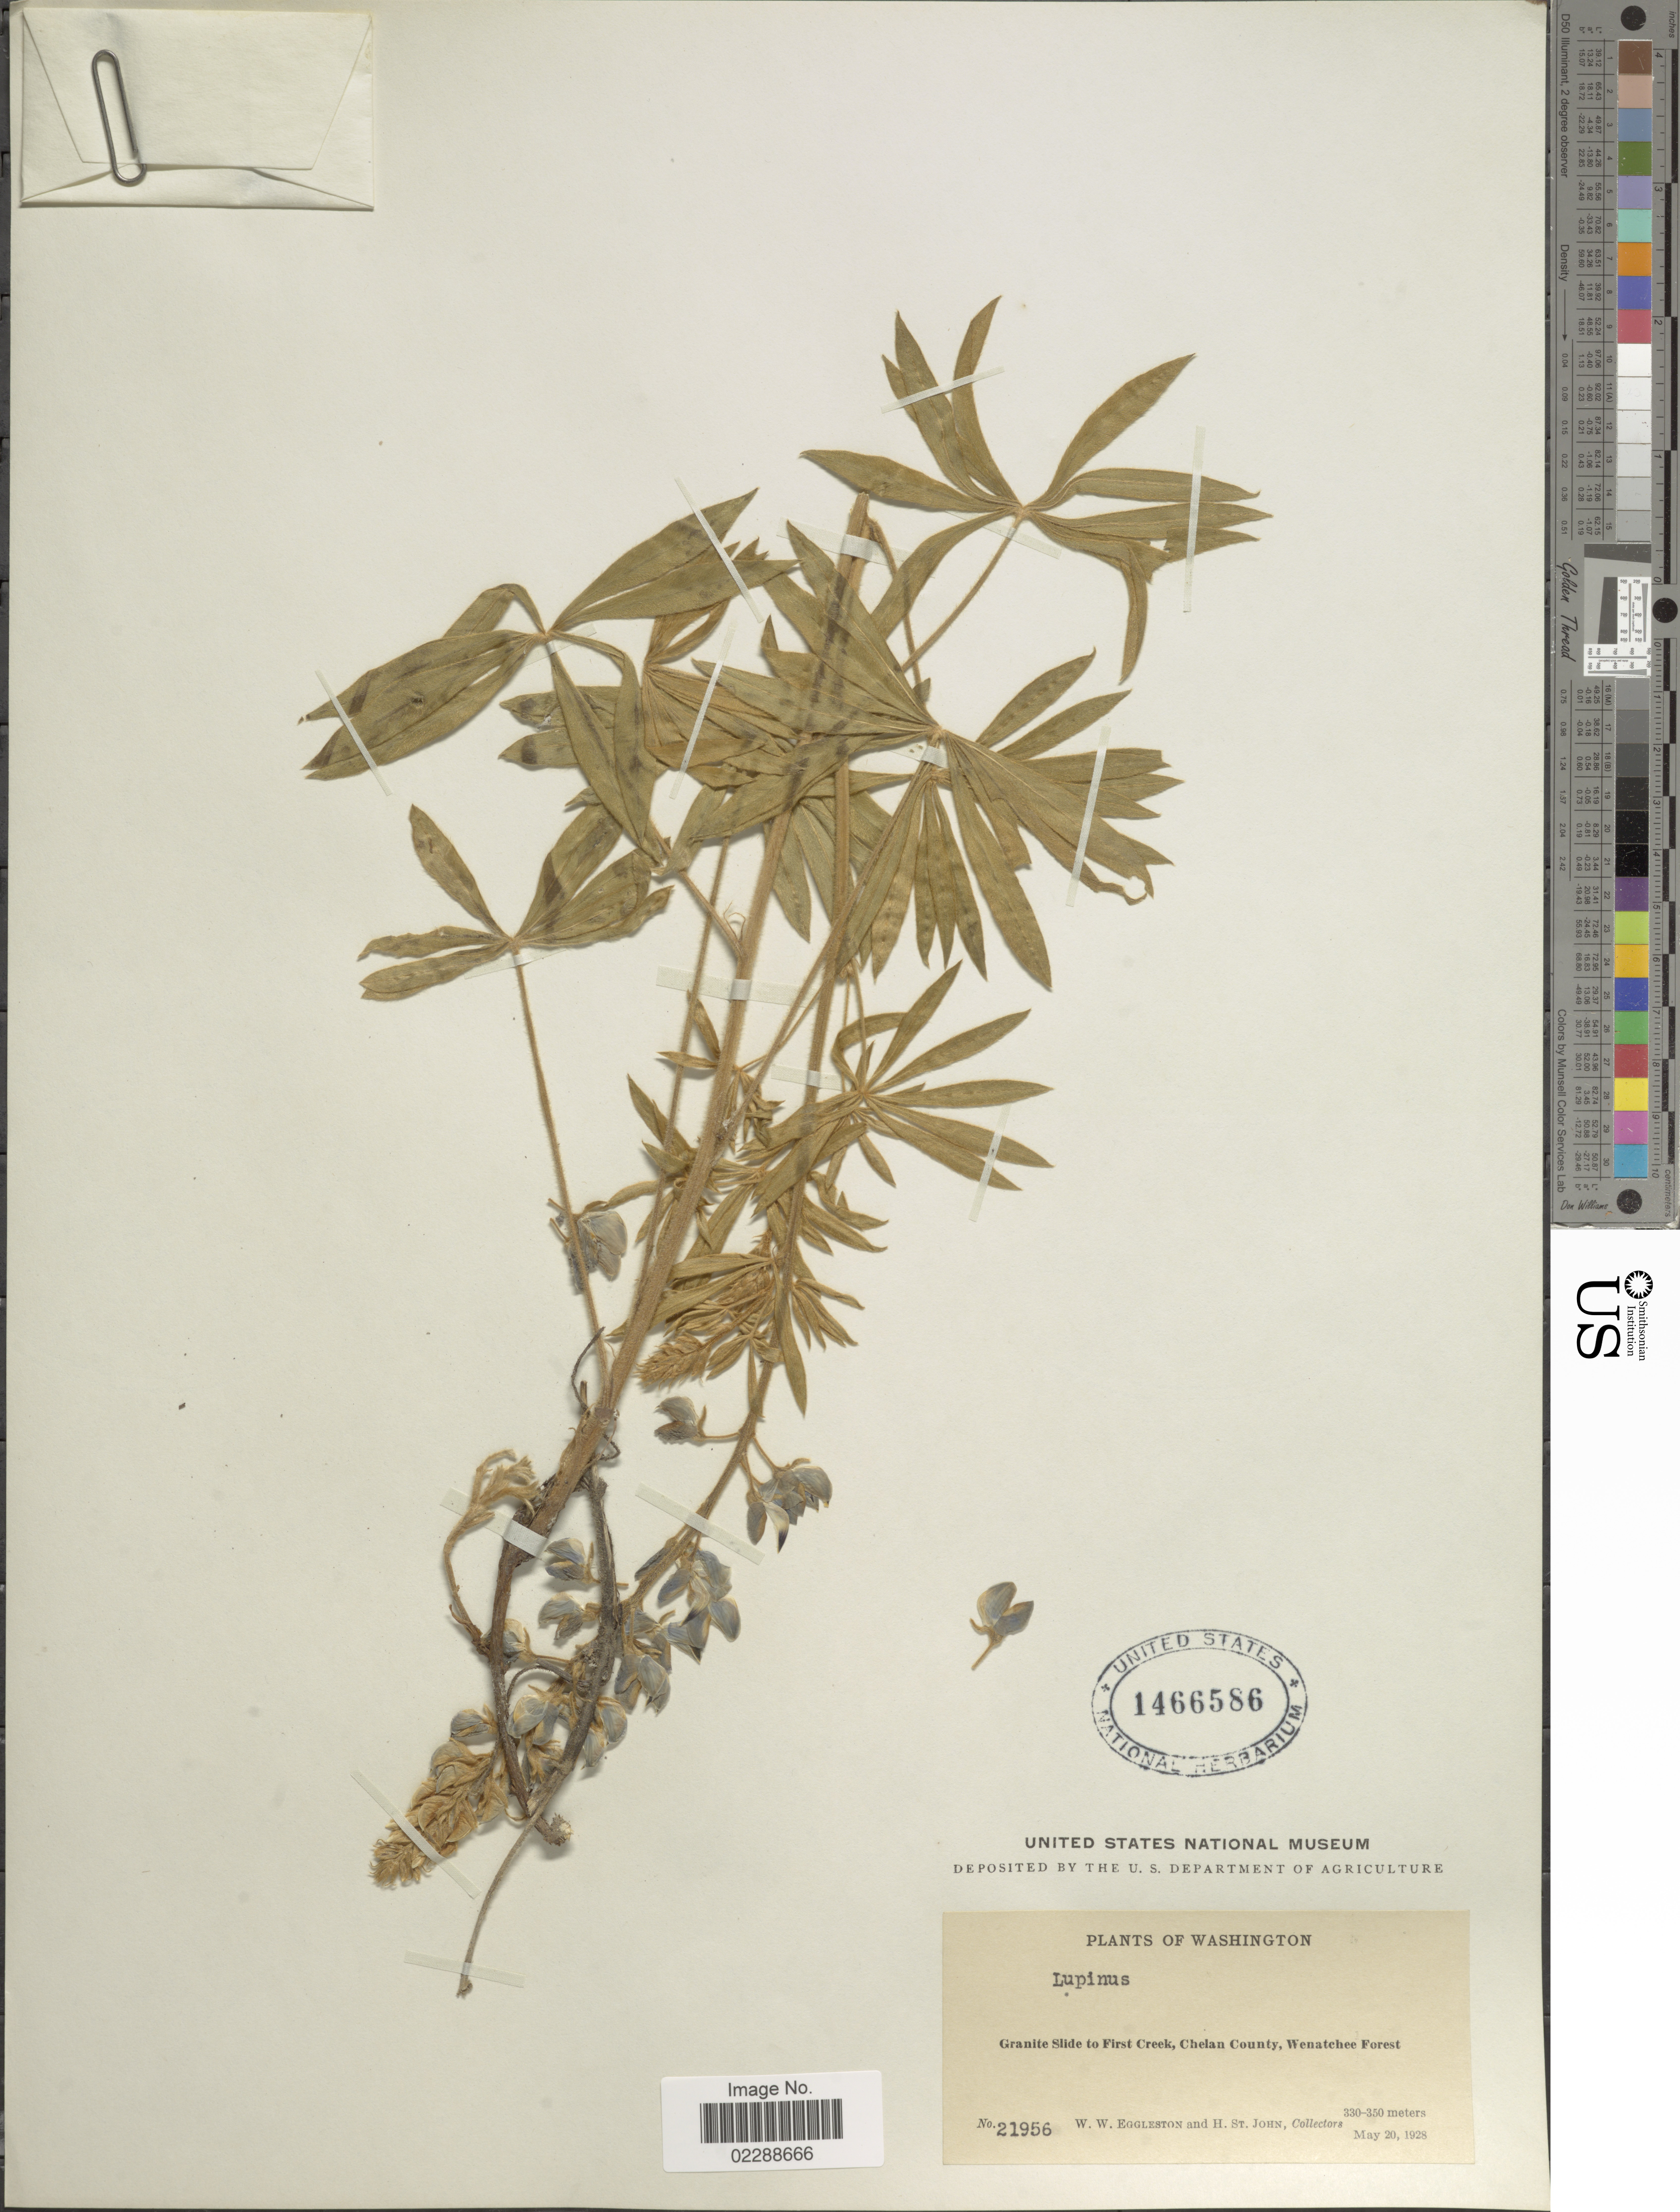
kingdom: Plantae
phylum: Tracheophyta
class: Magnoliopsida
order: Fabales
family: Fabaceae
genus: Lupinus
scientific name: Lupinus sp.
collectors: W. W. Eggleston & H. St. John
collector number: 21956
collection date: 1928-05-20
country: United States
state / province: Washington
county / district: Chelan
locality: Granite Slide to First Creek, Chelan County, Wenatchee Forest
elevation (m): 330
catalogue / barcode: US 1466586